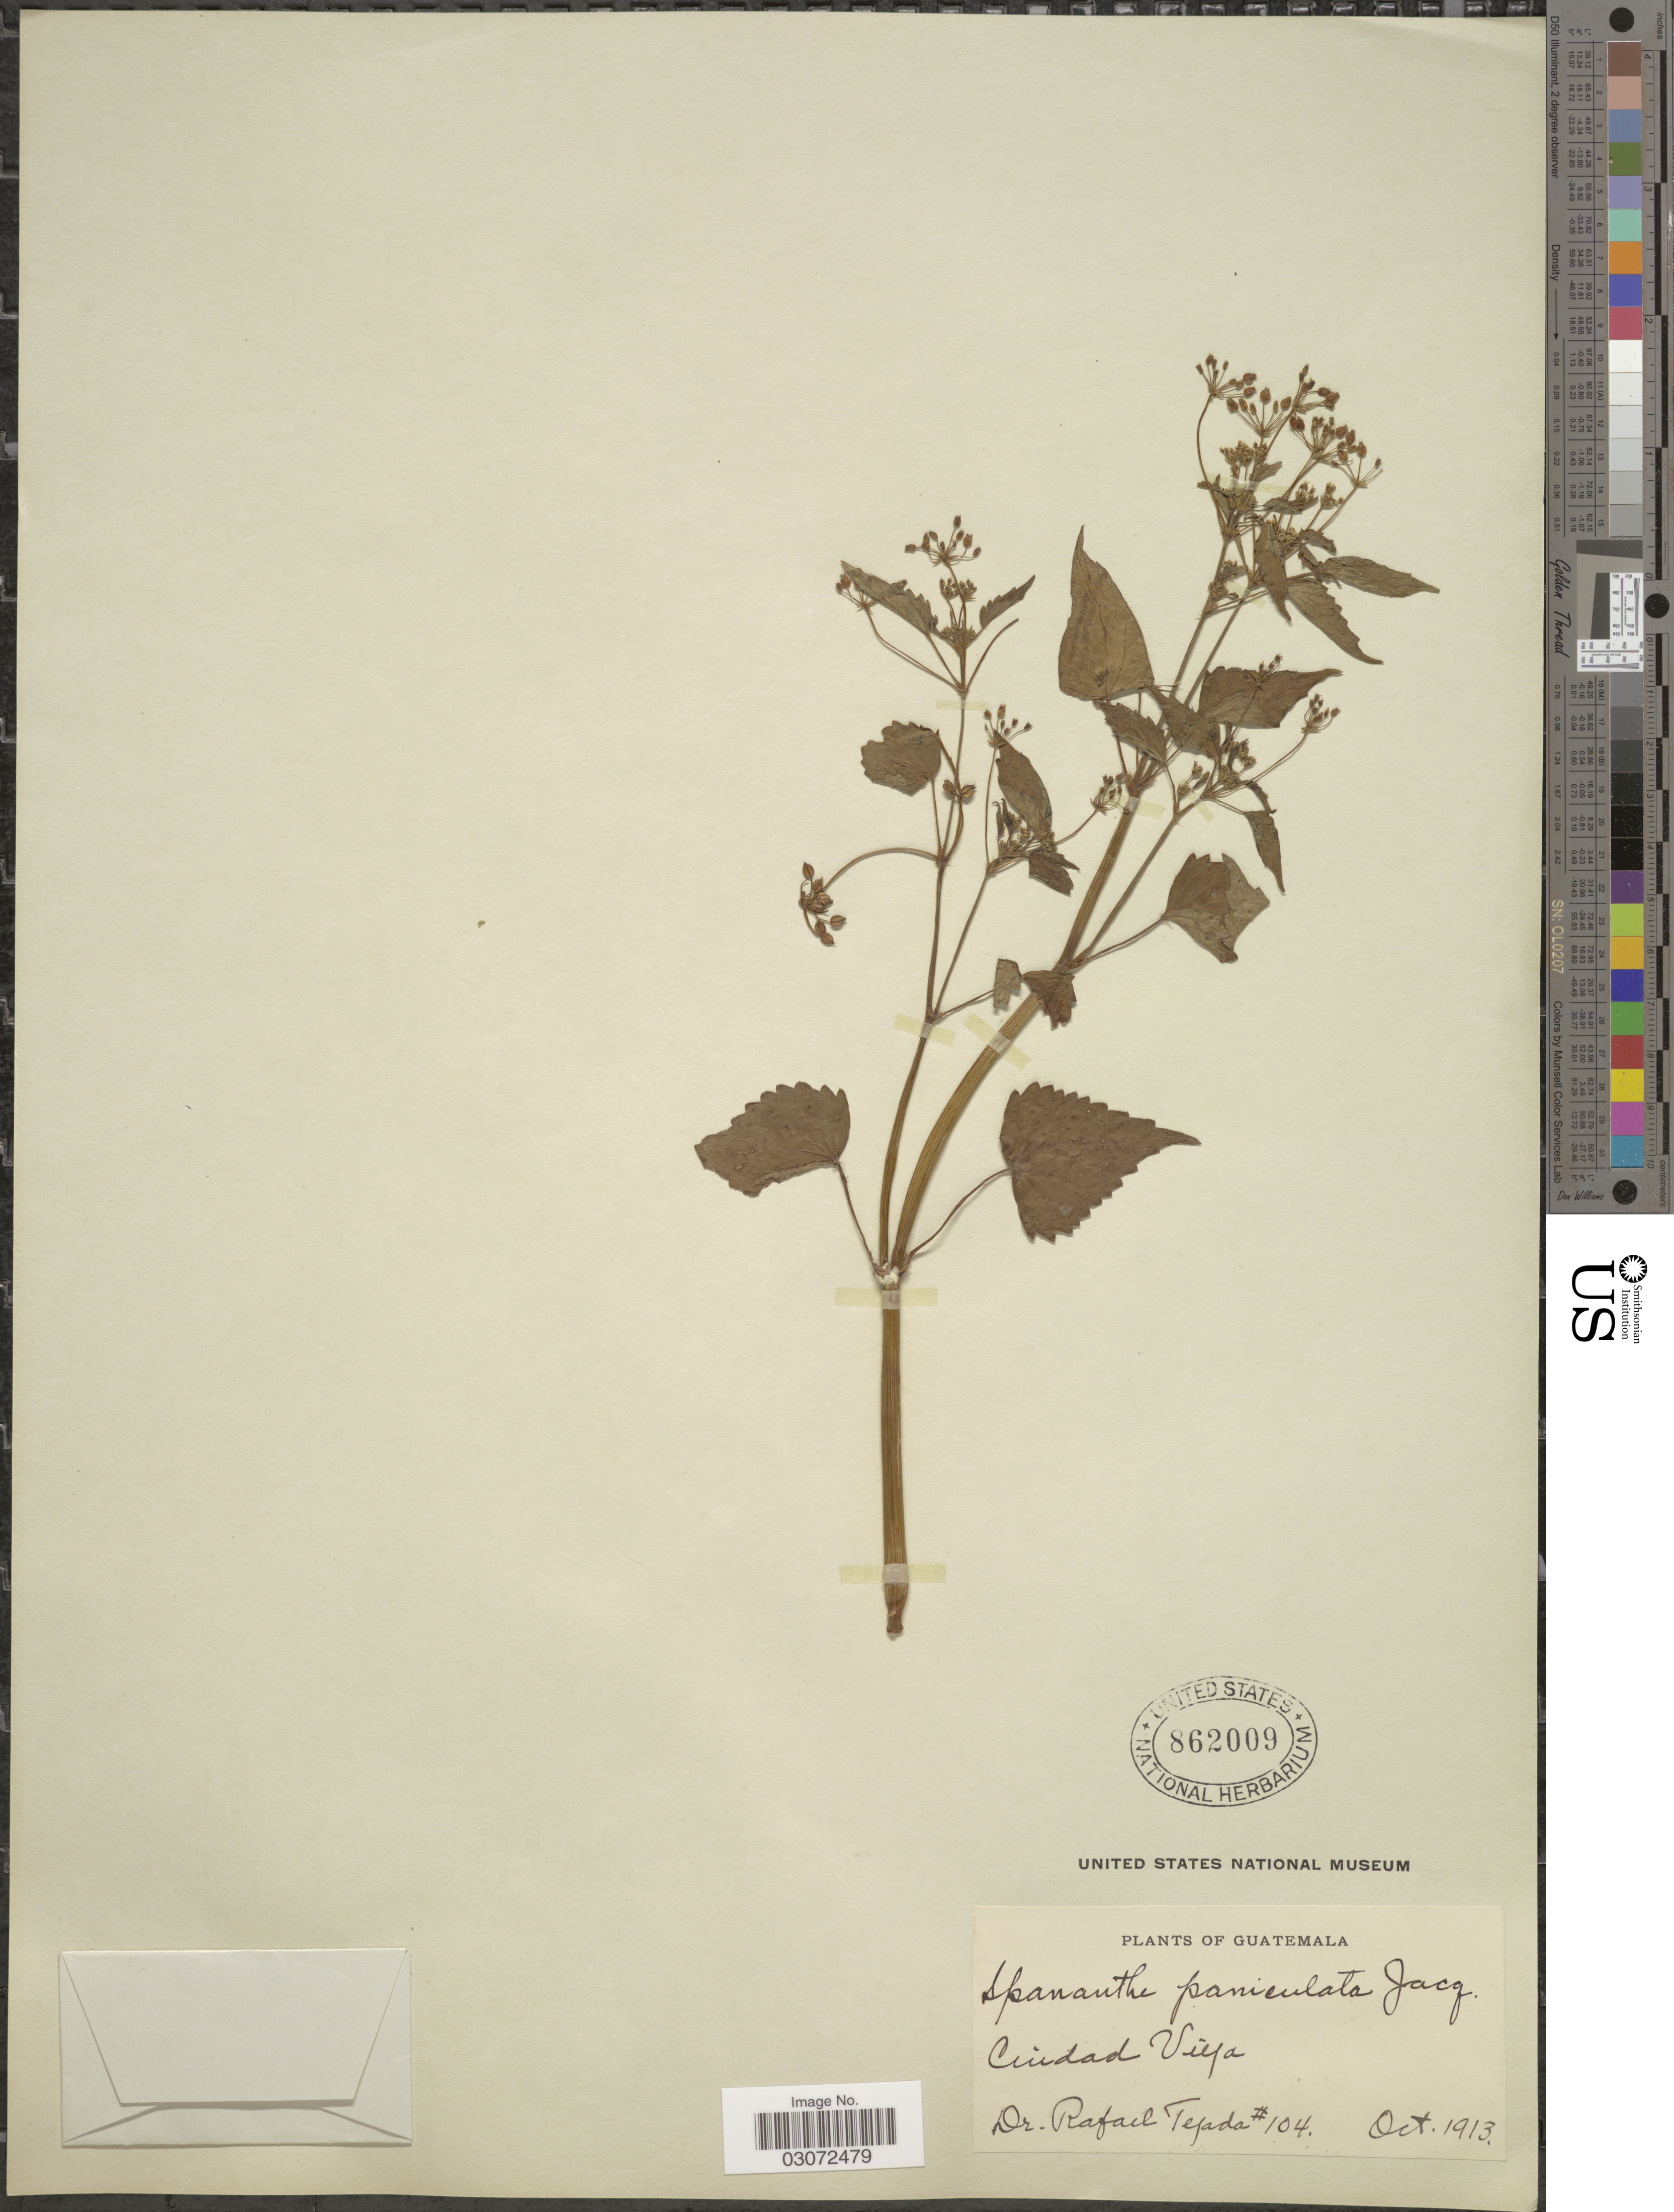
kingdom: Plantae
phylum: Tracheophyta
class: Magnoliopsida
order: Apiales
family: Apiaceae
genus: Spananthe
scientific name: Spananthe paniculata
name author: Jacq.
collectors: R. Tejada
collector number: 104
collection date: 1913-10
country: Guatemala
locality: Ciudad Vieja.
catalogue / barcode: US 862009